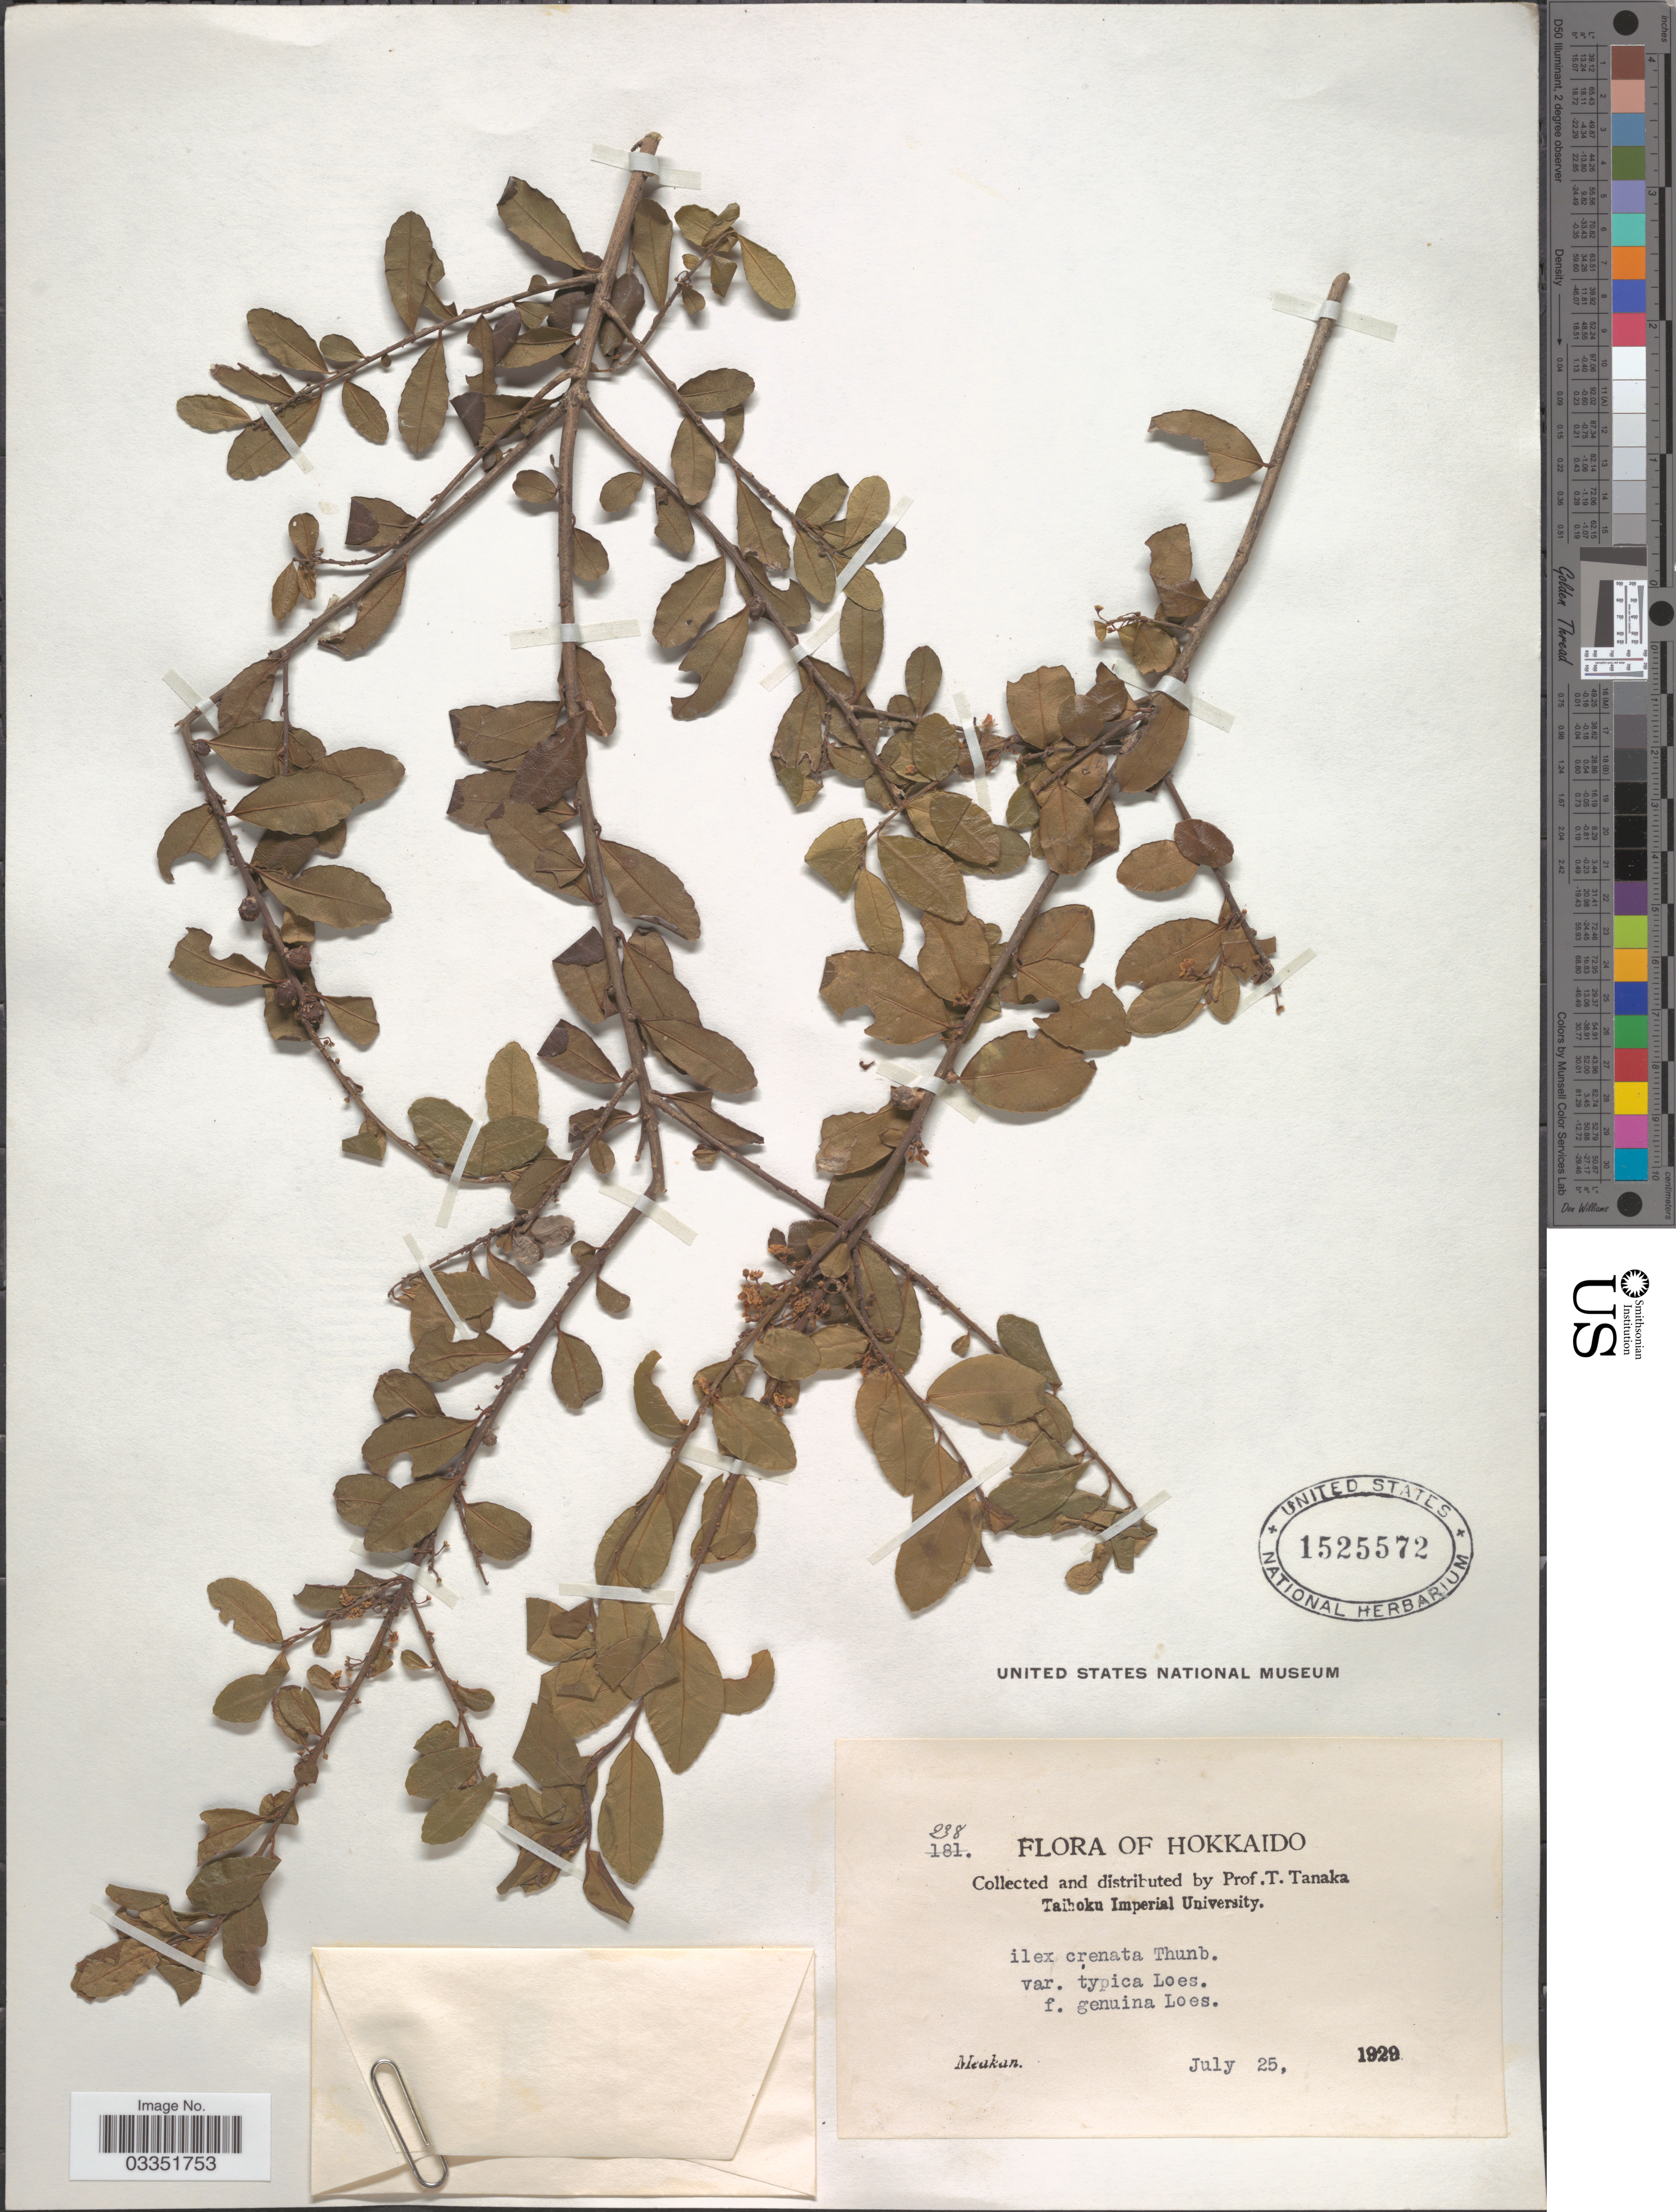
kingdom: Plantae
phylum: Tracheophyta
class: Magnoliopsida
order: Aquifoliales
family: Aquifoliaceae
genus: Ilex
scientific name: Ilex crenata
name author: Thunb.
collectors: T. Tanaka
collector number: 238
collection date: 1929-07-25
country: Japan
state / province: Hokkaidō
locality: Meakan.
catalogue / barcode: US 1525572